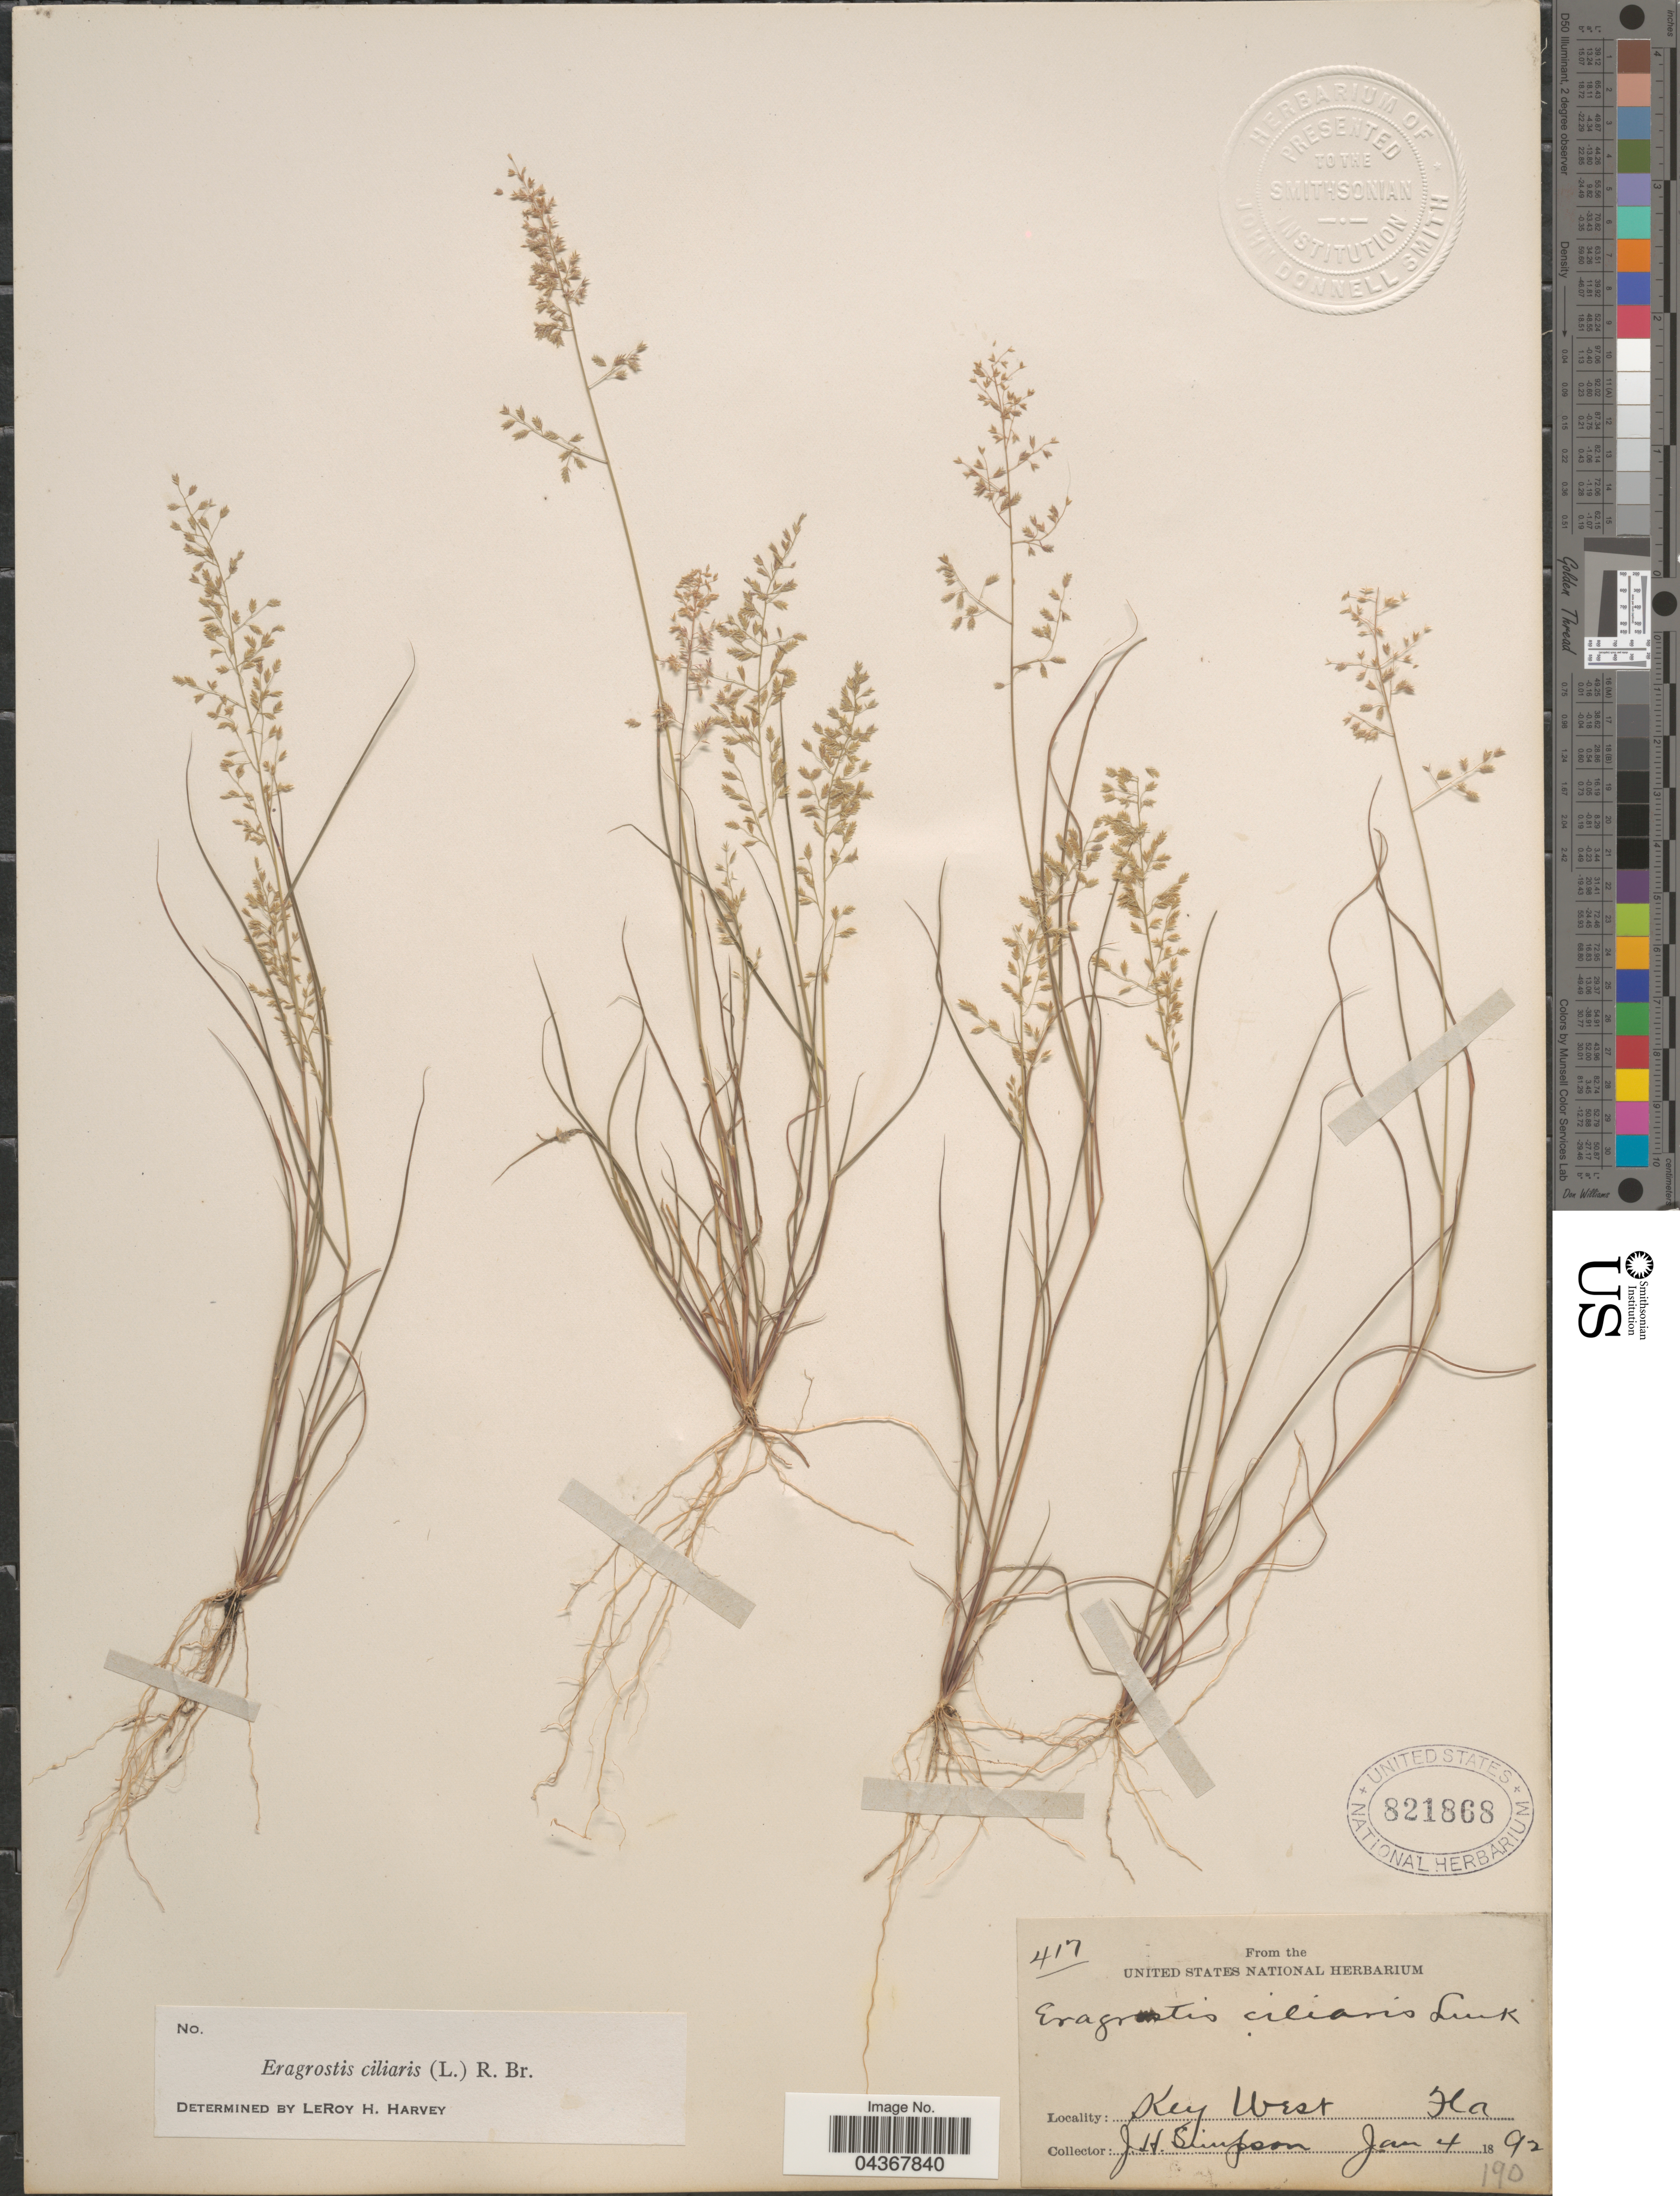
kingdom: Plantae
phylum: Tracheophyta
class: Liliopsida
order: Poales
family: Poaceae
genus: Eragrostis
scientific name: Eragrostis ciliaris var. laxa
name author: Kuntze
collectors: J. H. Simpson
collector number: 417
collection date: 1892-01-04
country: United States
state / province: Florida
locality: Key West.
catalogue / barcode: US 821868